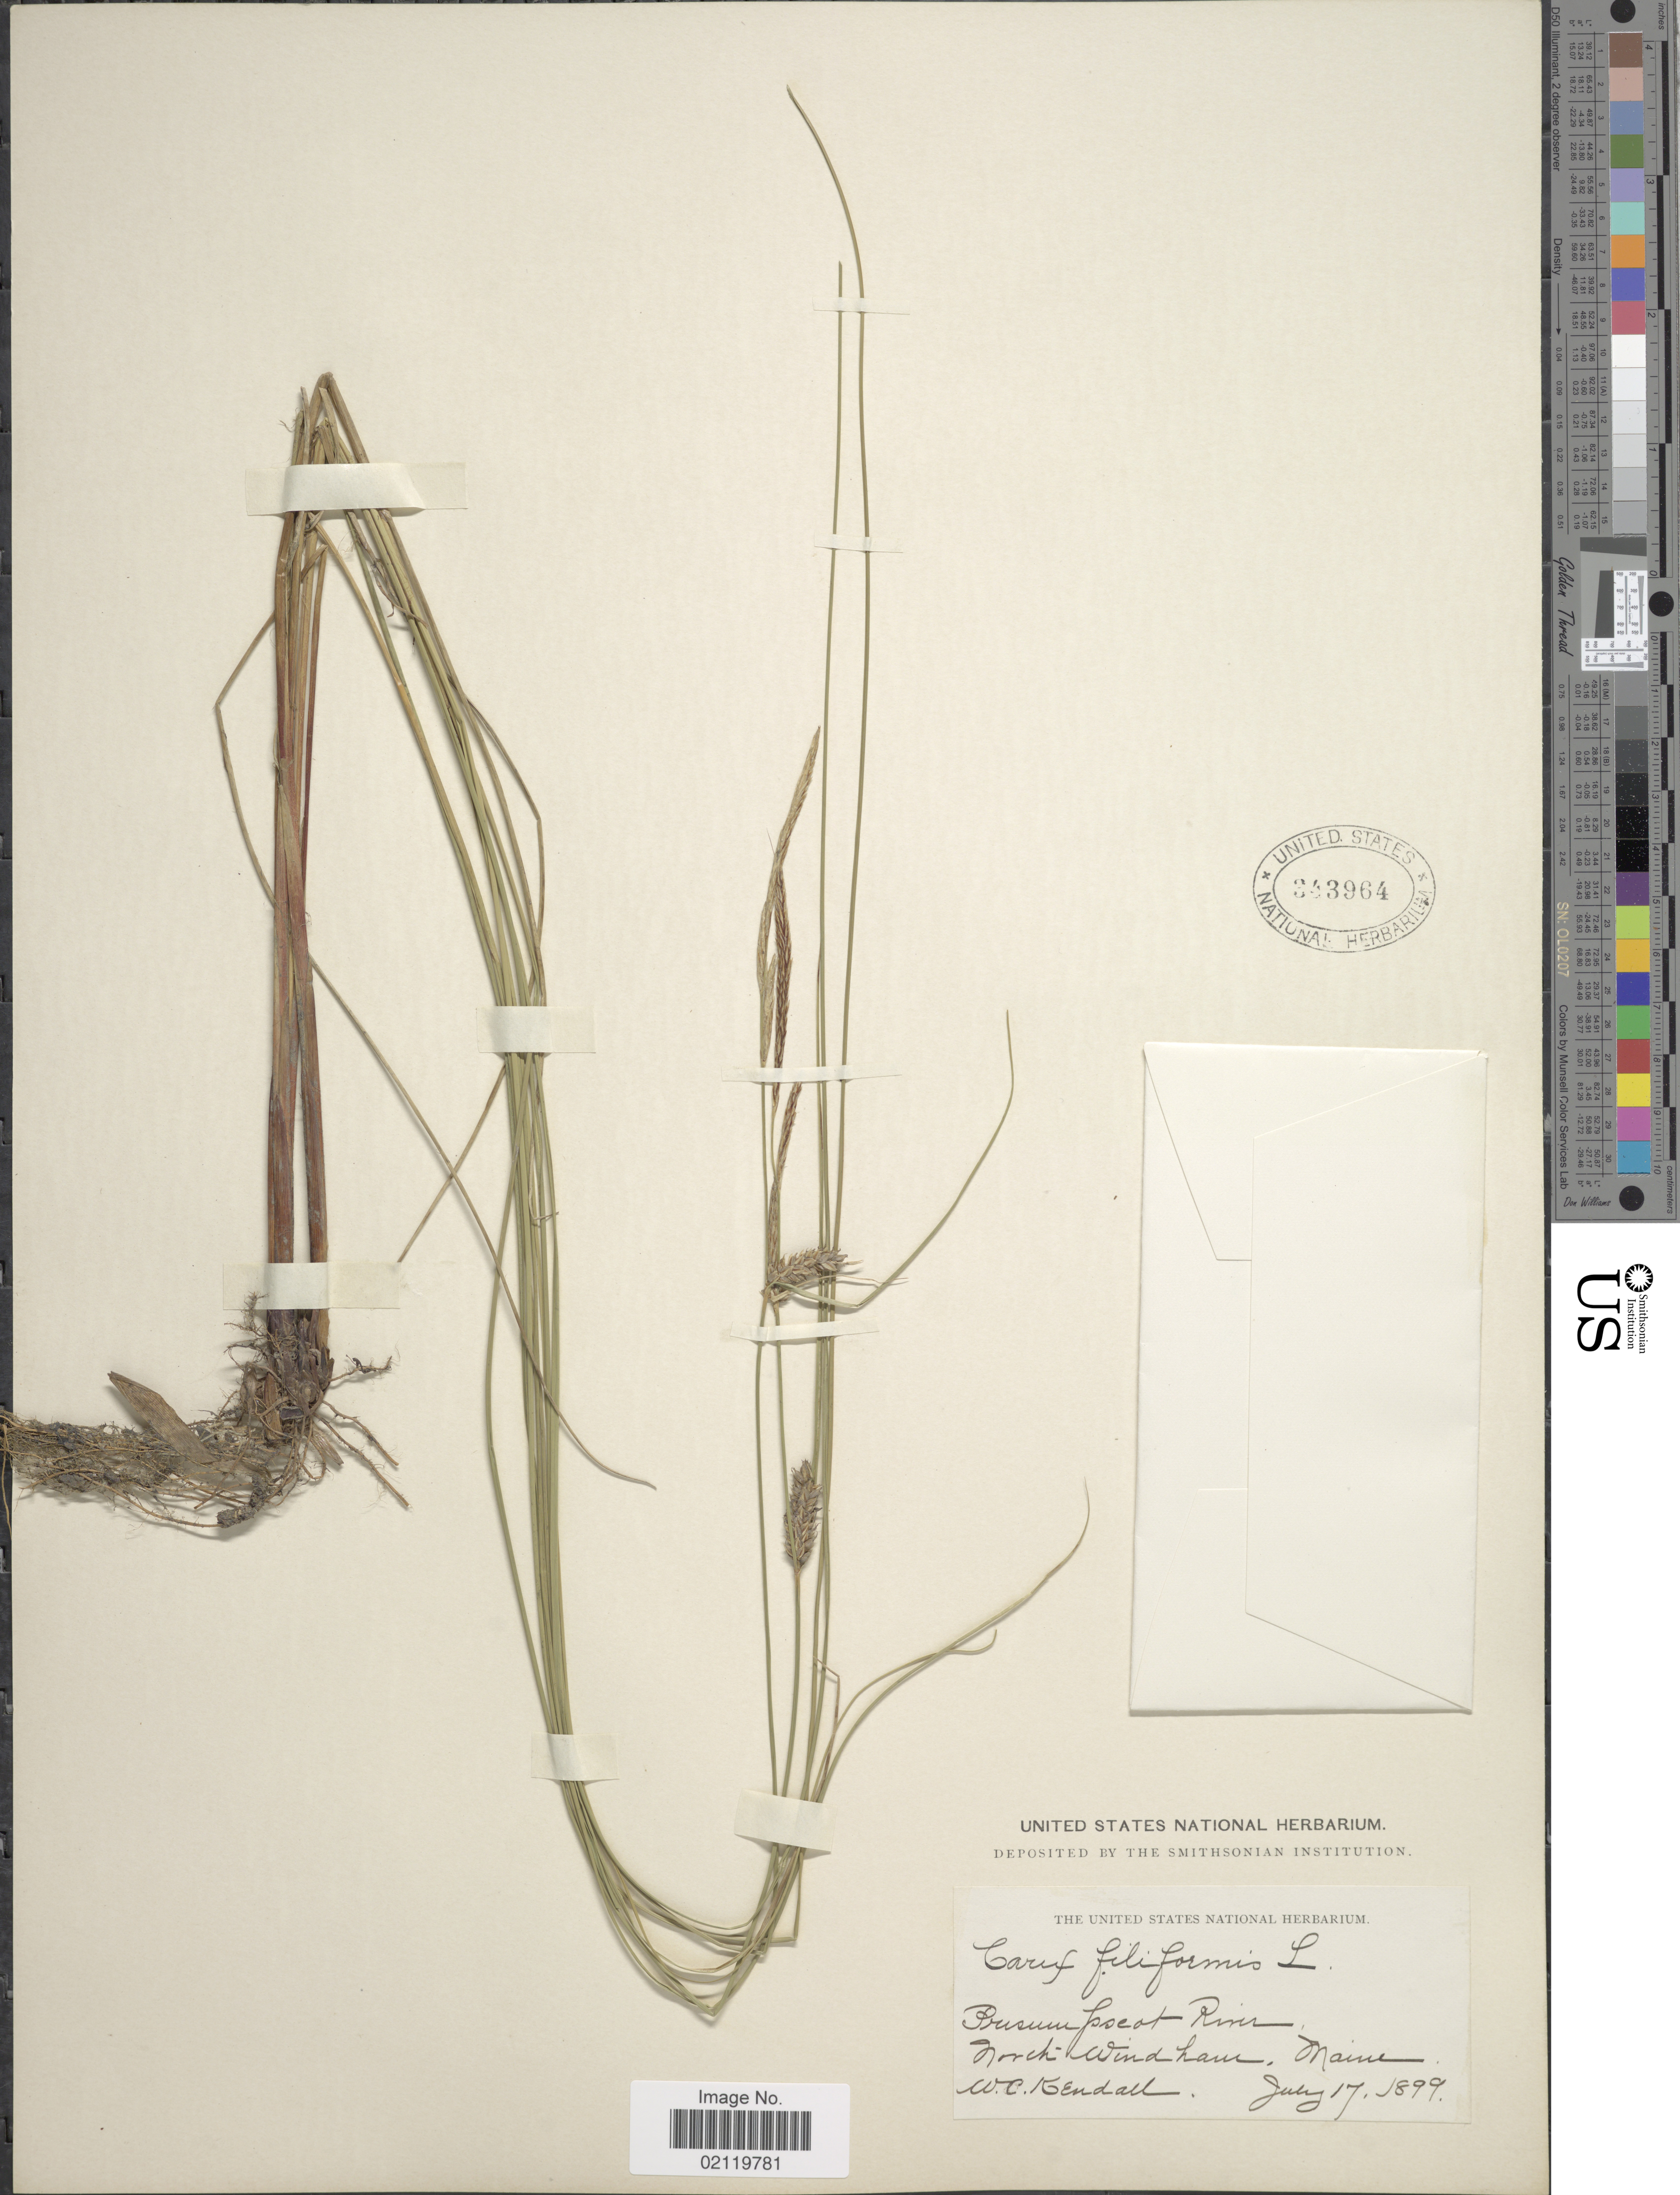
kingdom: Plantae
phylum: Tracheophyta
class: Liliopsida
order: Poales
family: Cyperaceae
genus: Carex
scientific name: Carex lasiocarpa var. americana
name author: Fernald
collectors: W. Kendall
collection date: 1899-07-17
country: United States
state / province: Maine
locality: Presum Jose at River, North-Windham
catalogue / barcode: US 343964